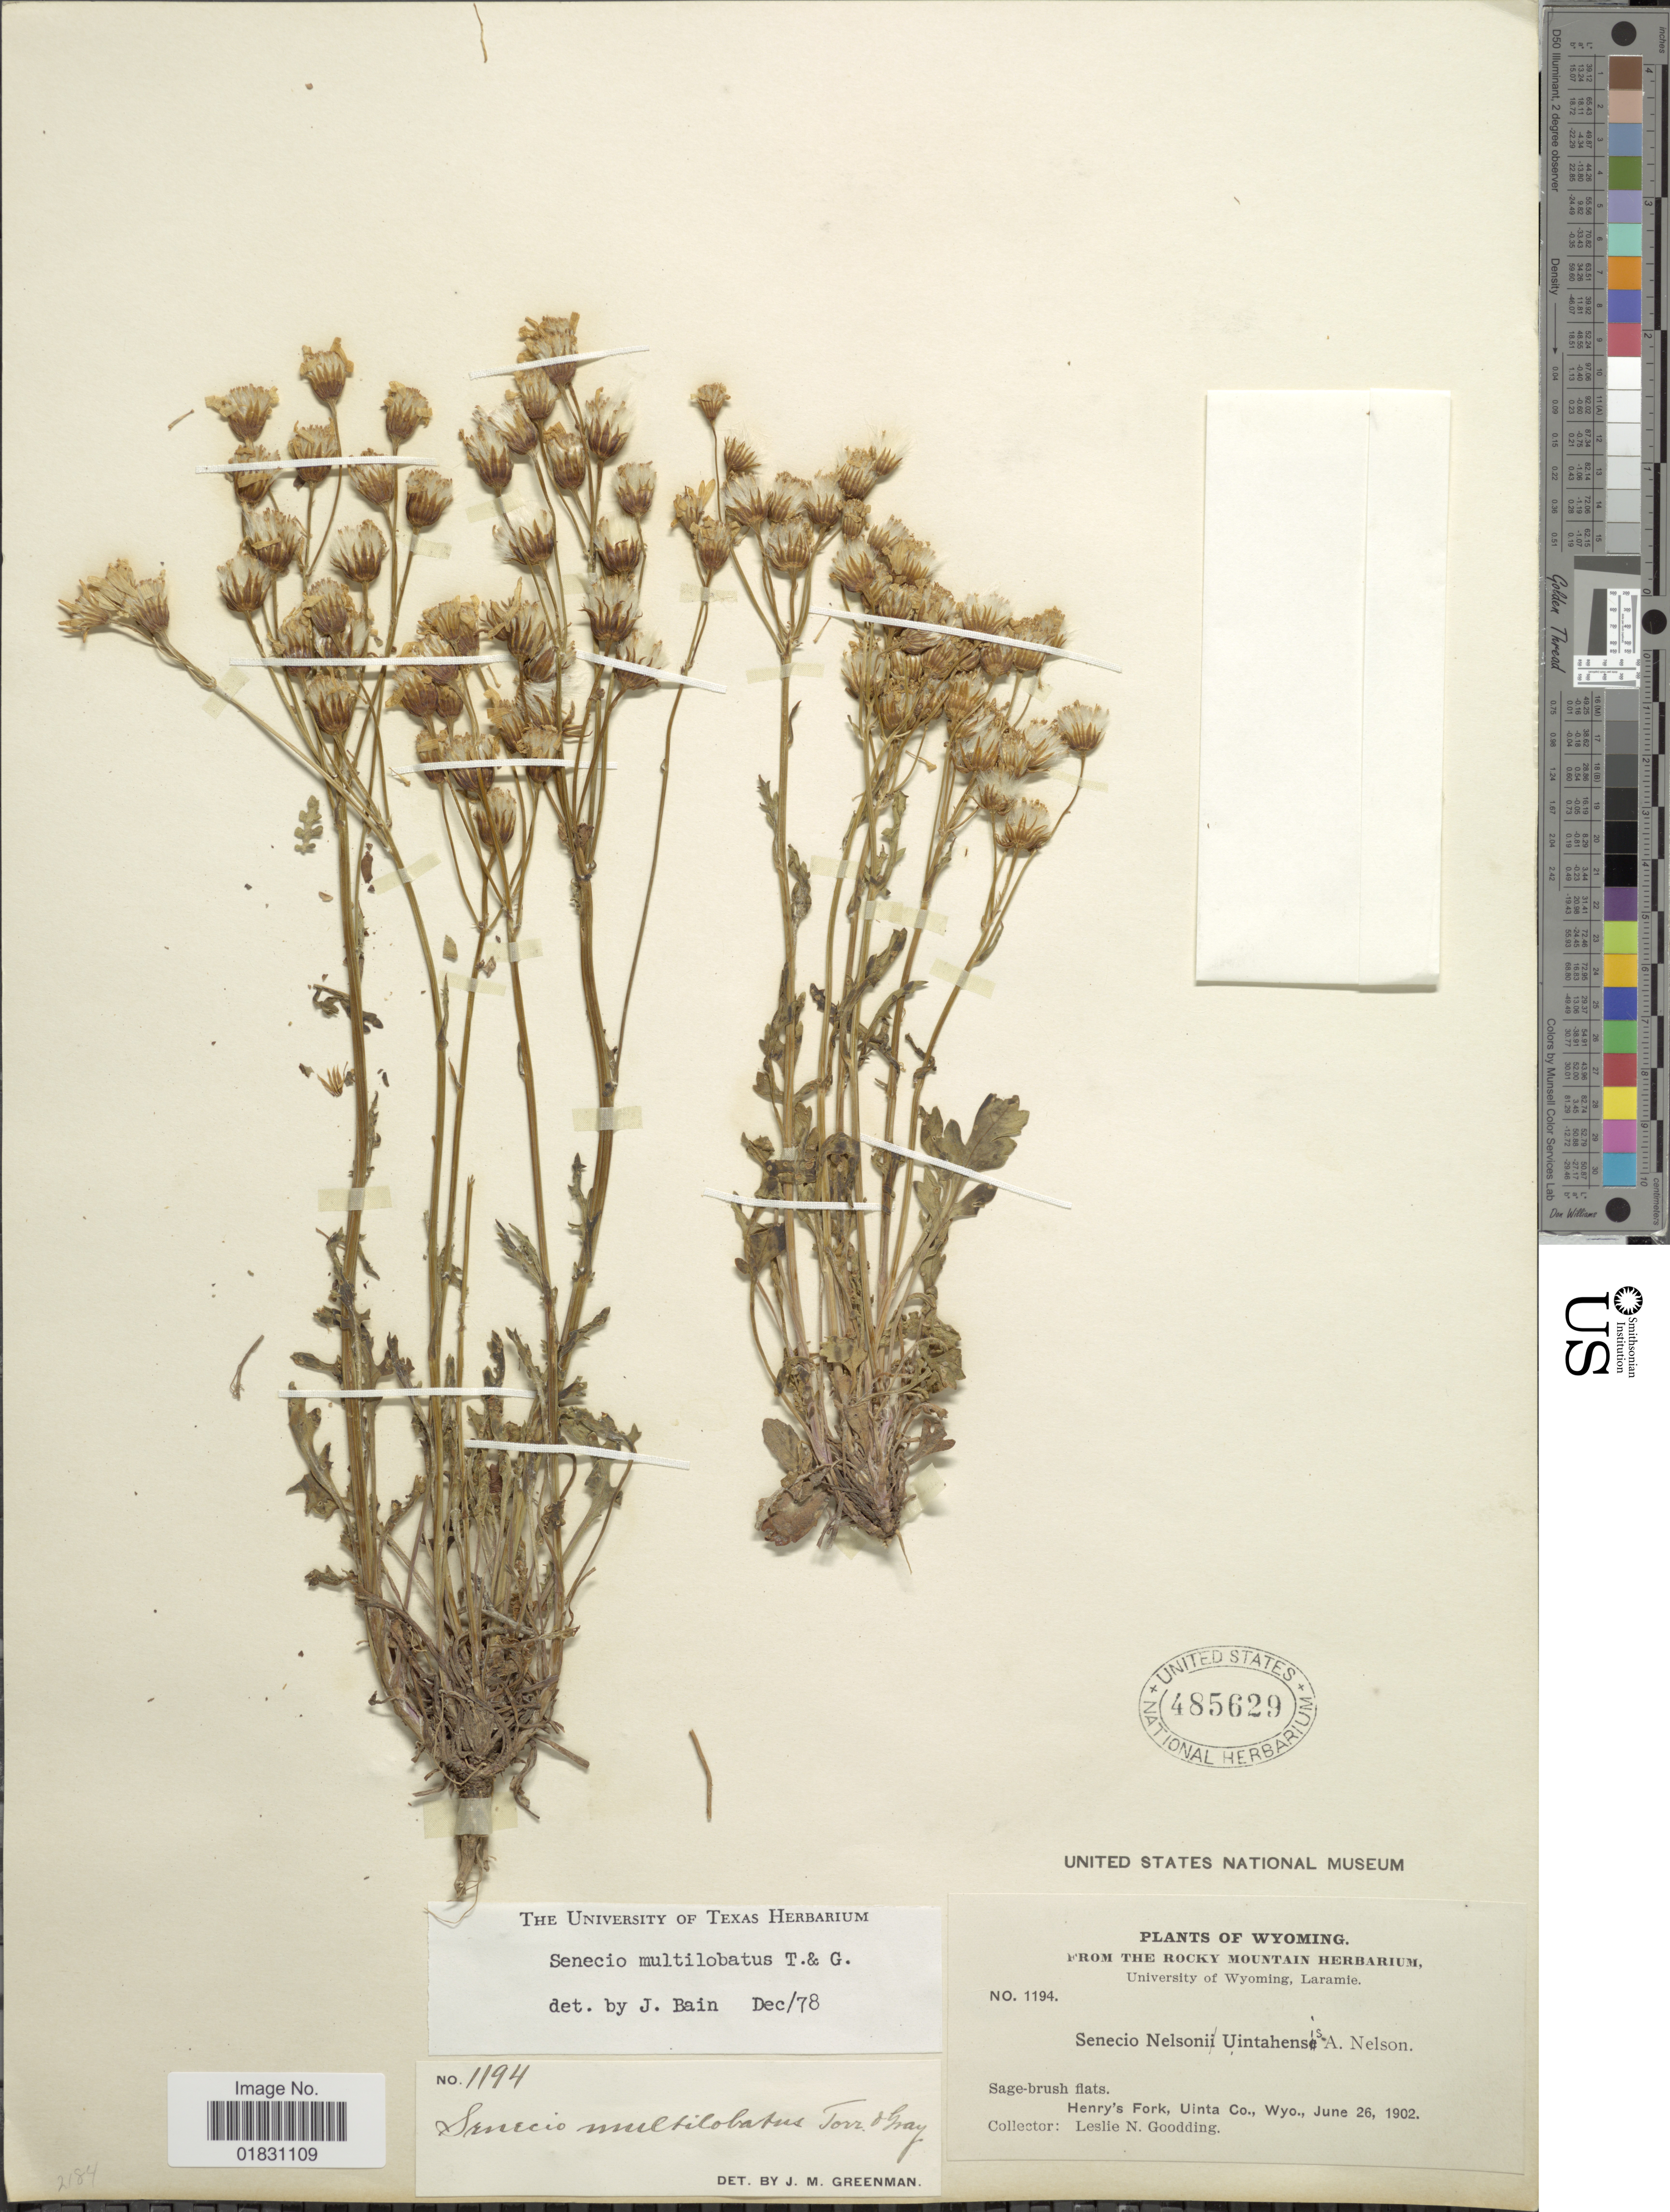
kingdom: Plantae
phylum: Tracheophyta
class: Magnoliopsida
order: Asterales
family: Asteraceae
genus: Packera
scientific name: Packera multilobata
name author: (Torr. & A. Gray) W.A. Weber & Á. Löve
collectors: L. N. Goodding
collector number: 1194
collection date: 1902-06-26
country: United States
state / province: Wyoming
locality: Henry' s Fork, Uinta Co., Wyo.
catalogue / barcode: US 485629